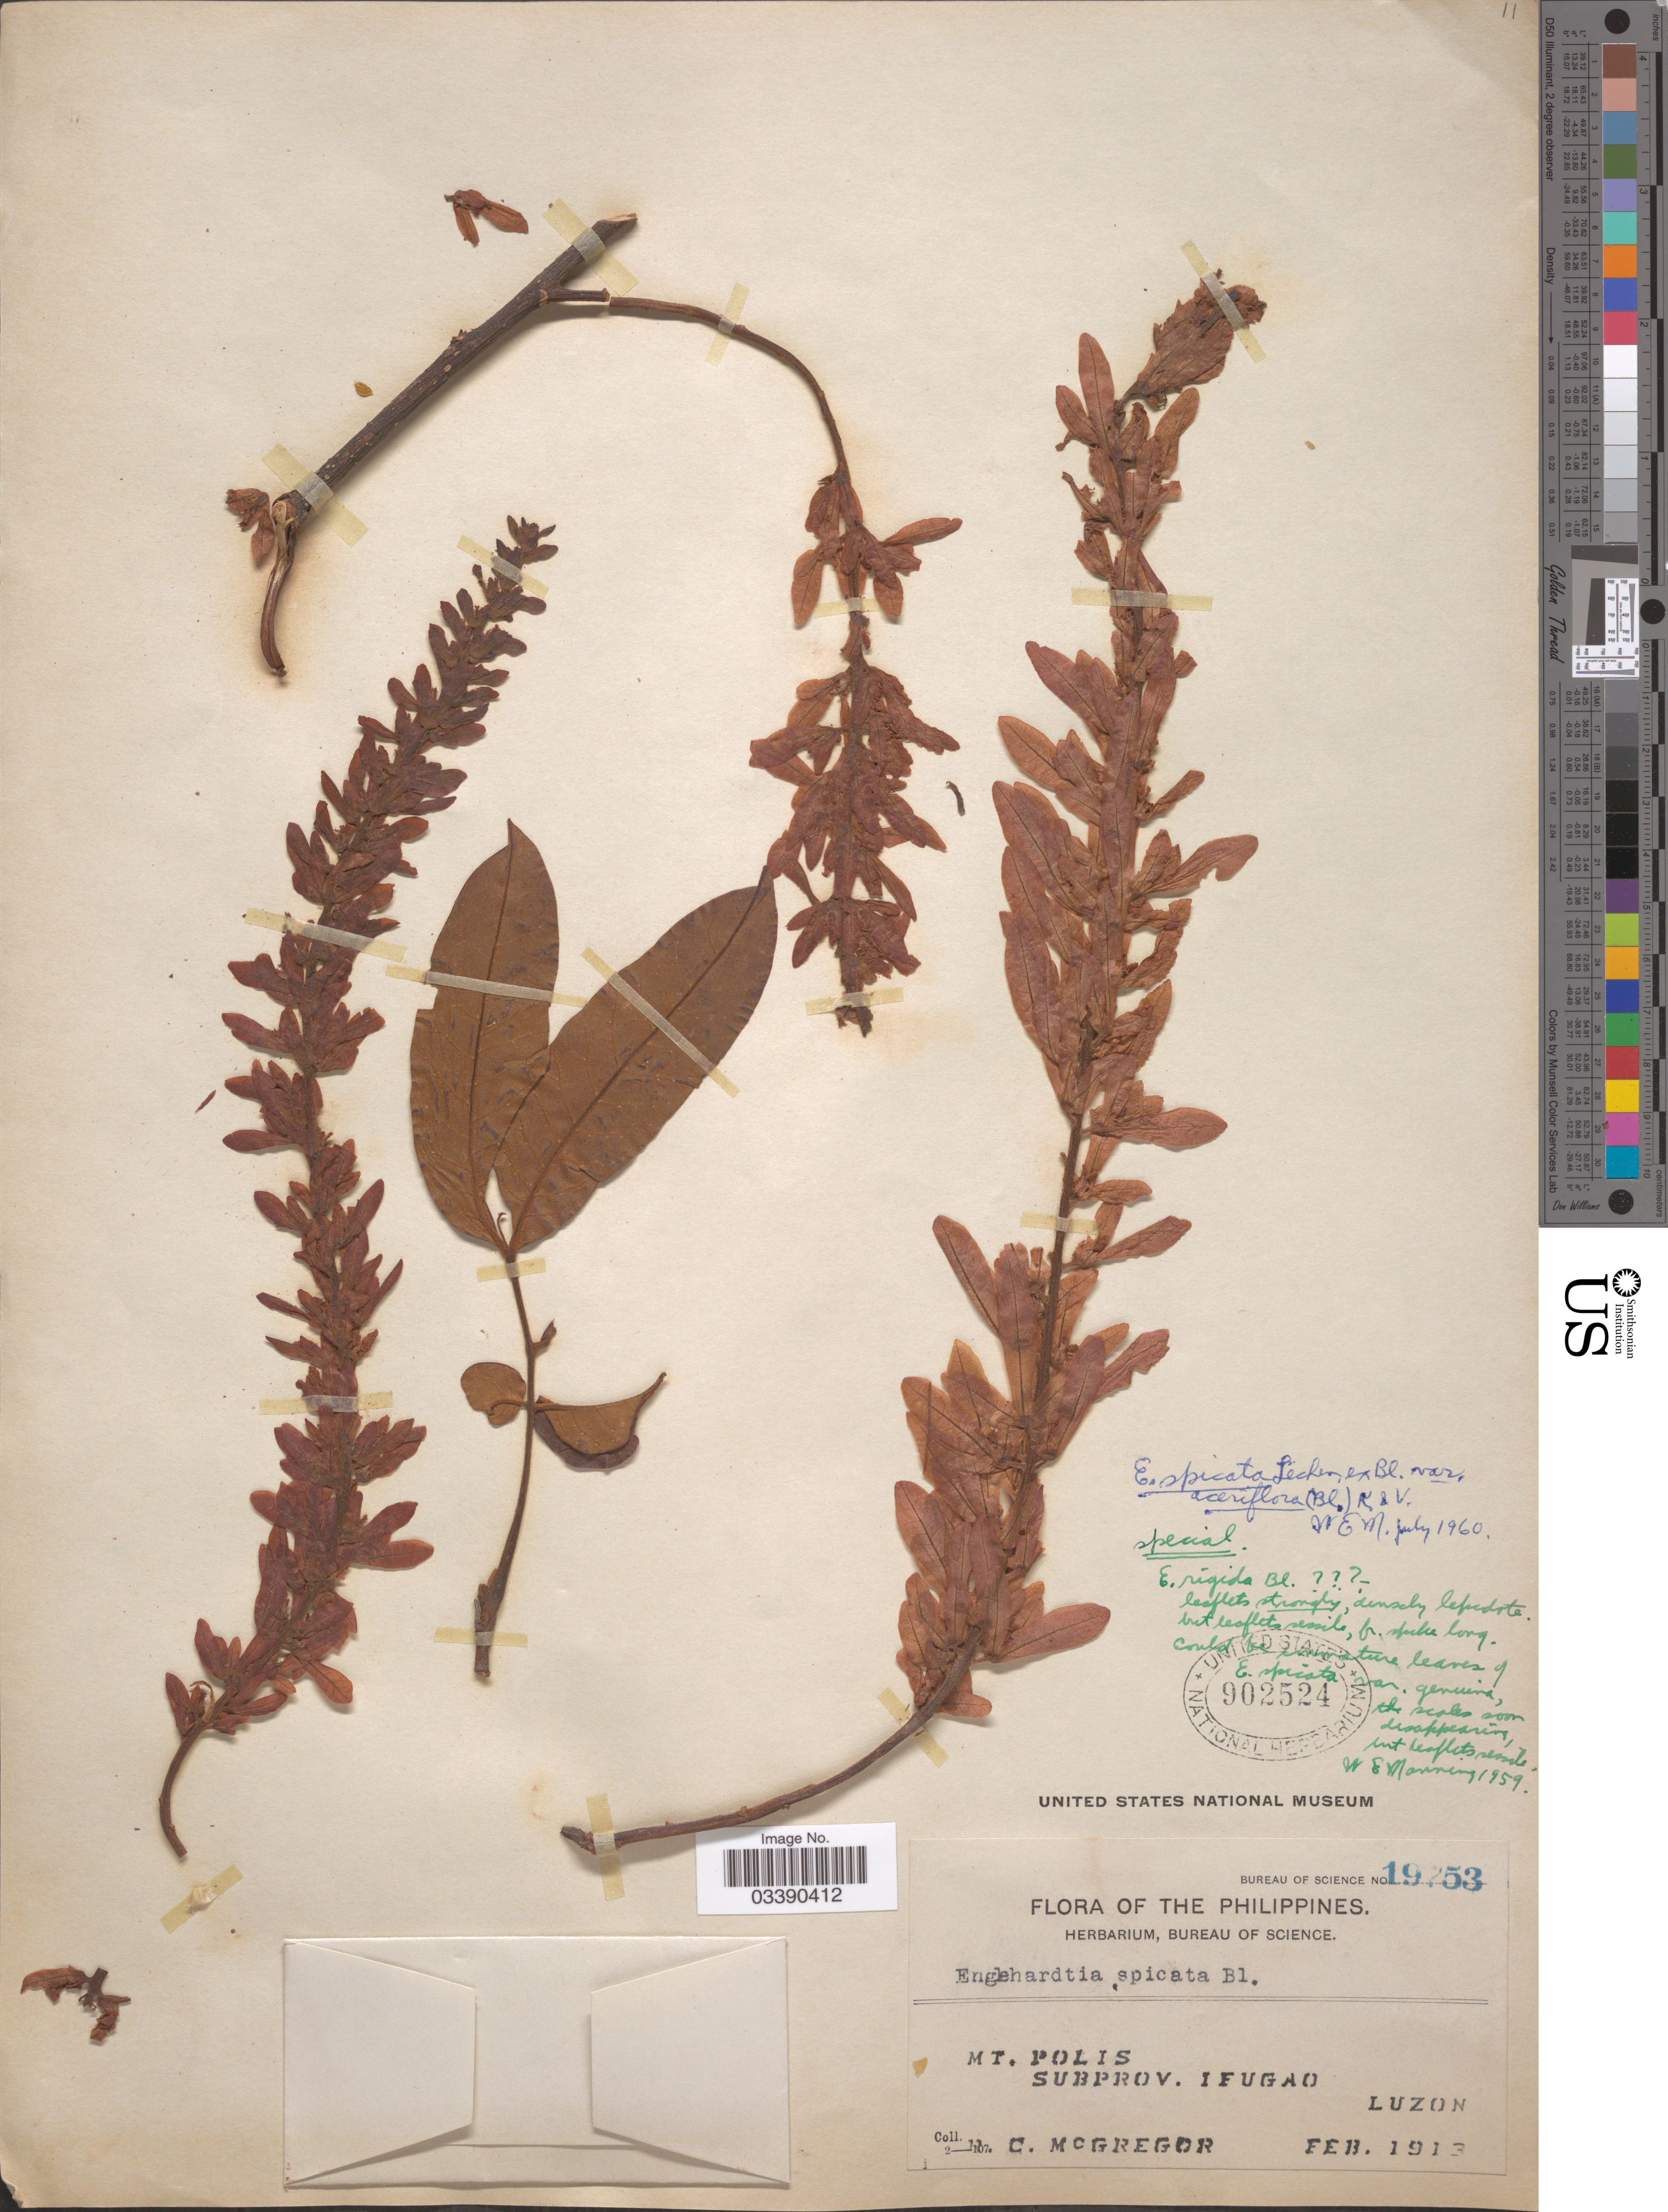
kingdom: Plantae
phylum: Tracheophyta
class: Magnoliopsida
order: Fagales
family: Juglandaceae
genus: Engelhardia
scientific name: Engelhardia spicata var. aceriflora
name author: (Reinw.) Koord. & Valeton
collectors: R. C. McGregor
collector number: Bureau of Science19753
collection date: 1913-02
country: Philippines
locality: Mt. Polis. Subprov. Ifugao. Luzon.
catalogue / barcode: US 902524